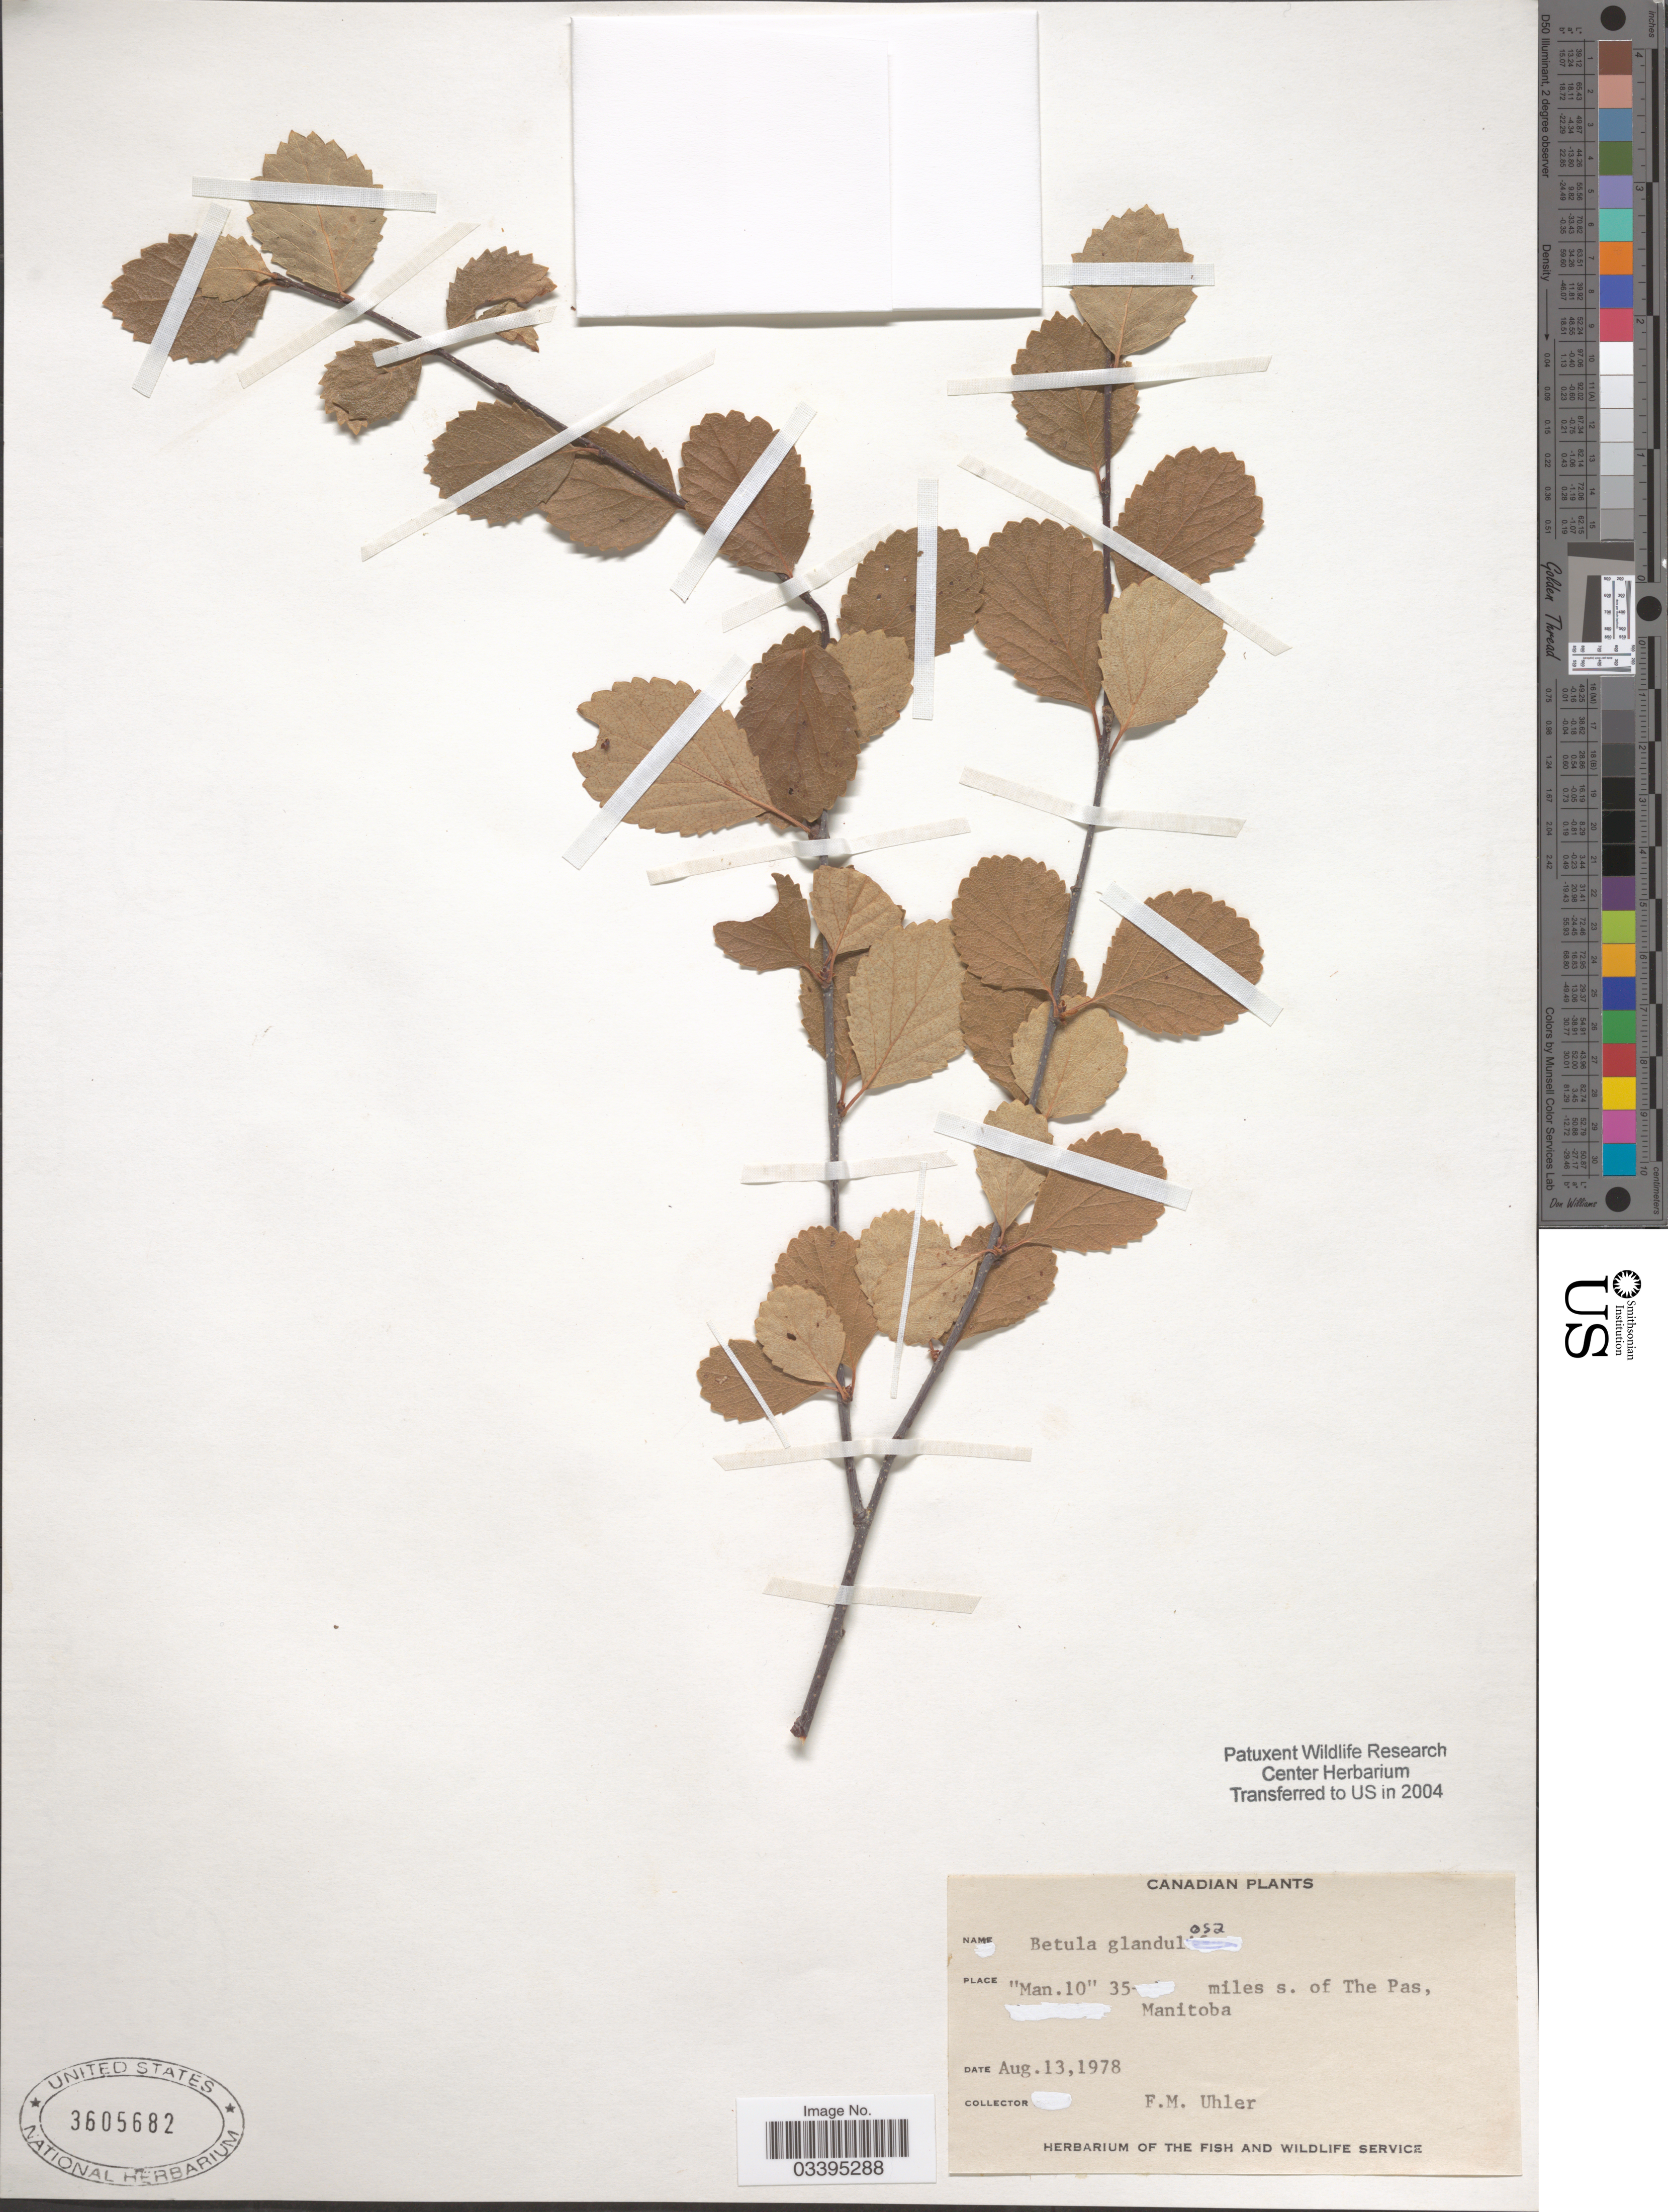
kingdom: Plantae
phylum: Tracheophyta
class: Magnoliopsida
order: Fagales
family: Betulaceae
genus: Betula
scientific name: Betula glandulosa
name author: Michx.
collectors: F. M. Uhler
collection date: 1978-08-13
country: Canada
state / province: Manitoba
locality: Man.10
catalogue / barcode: US 3605682